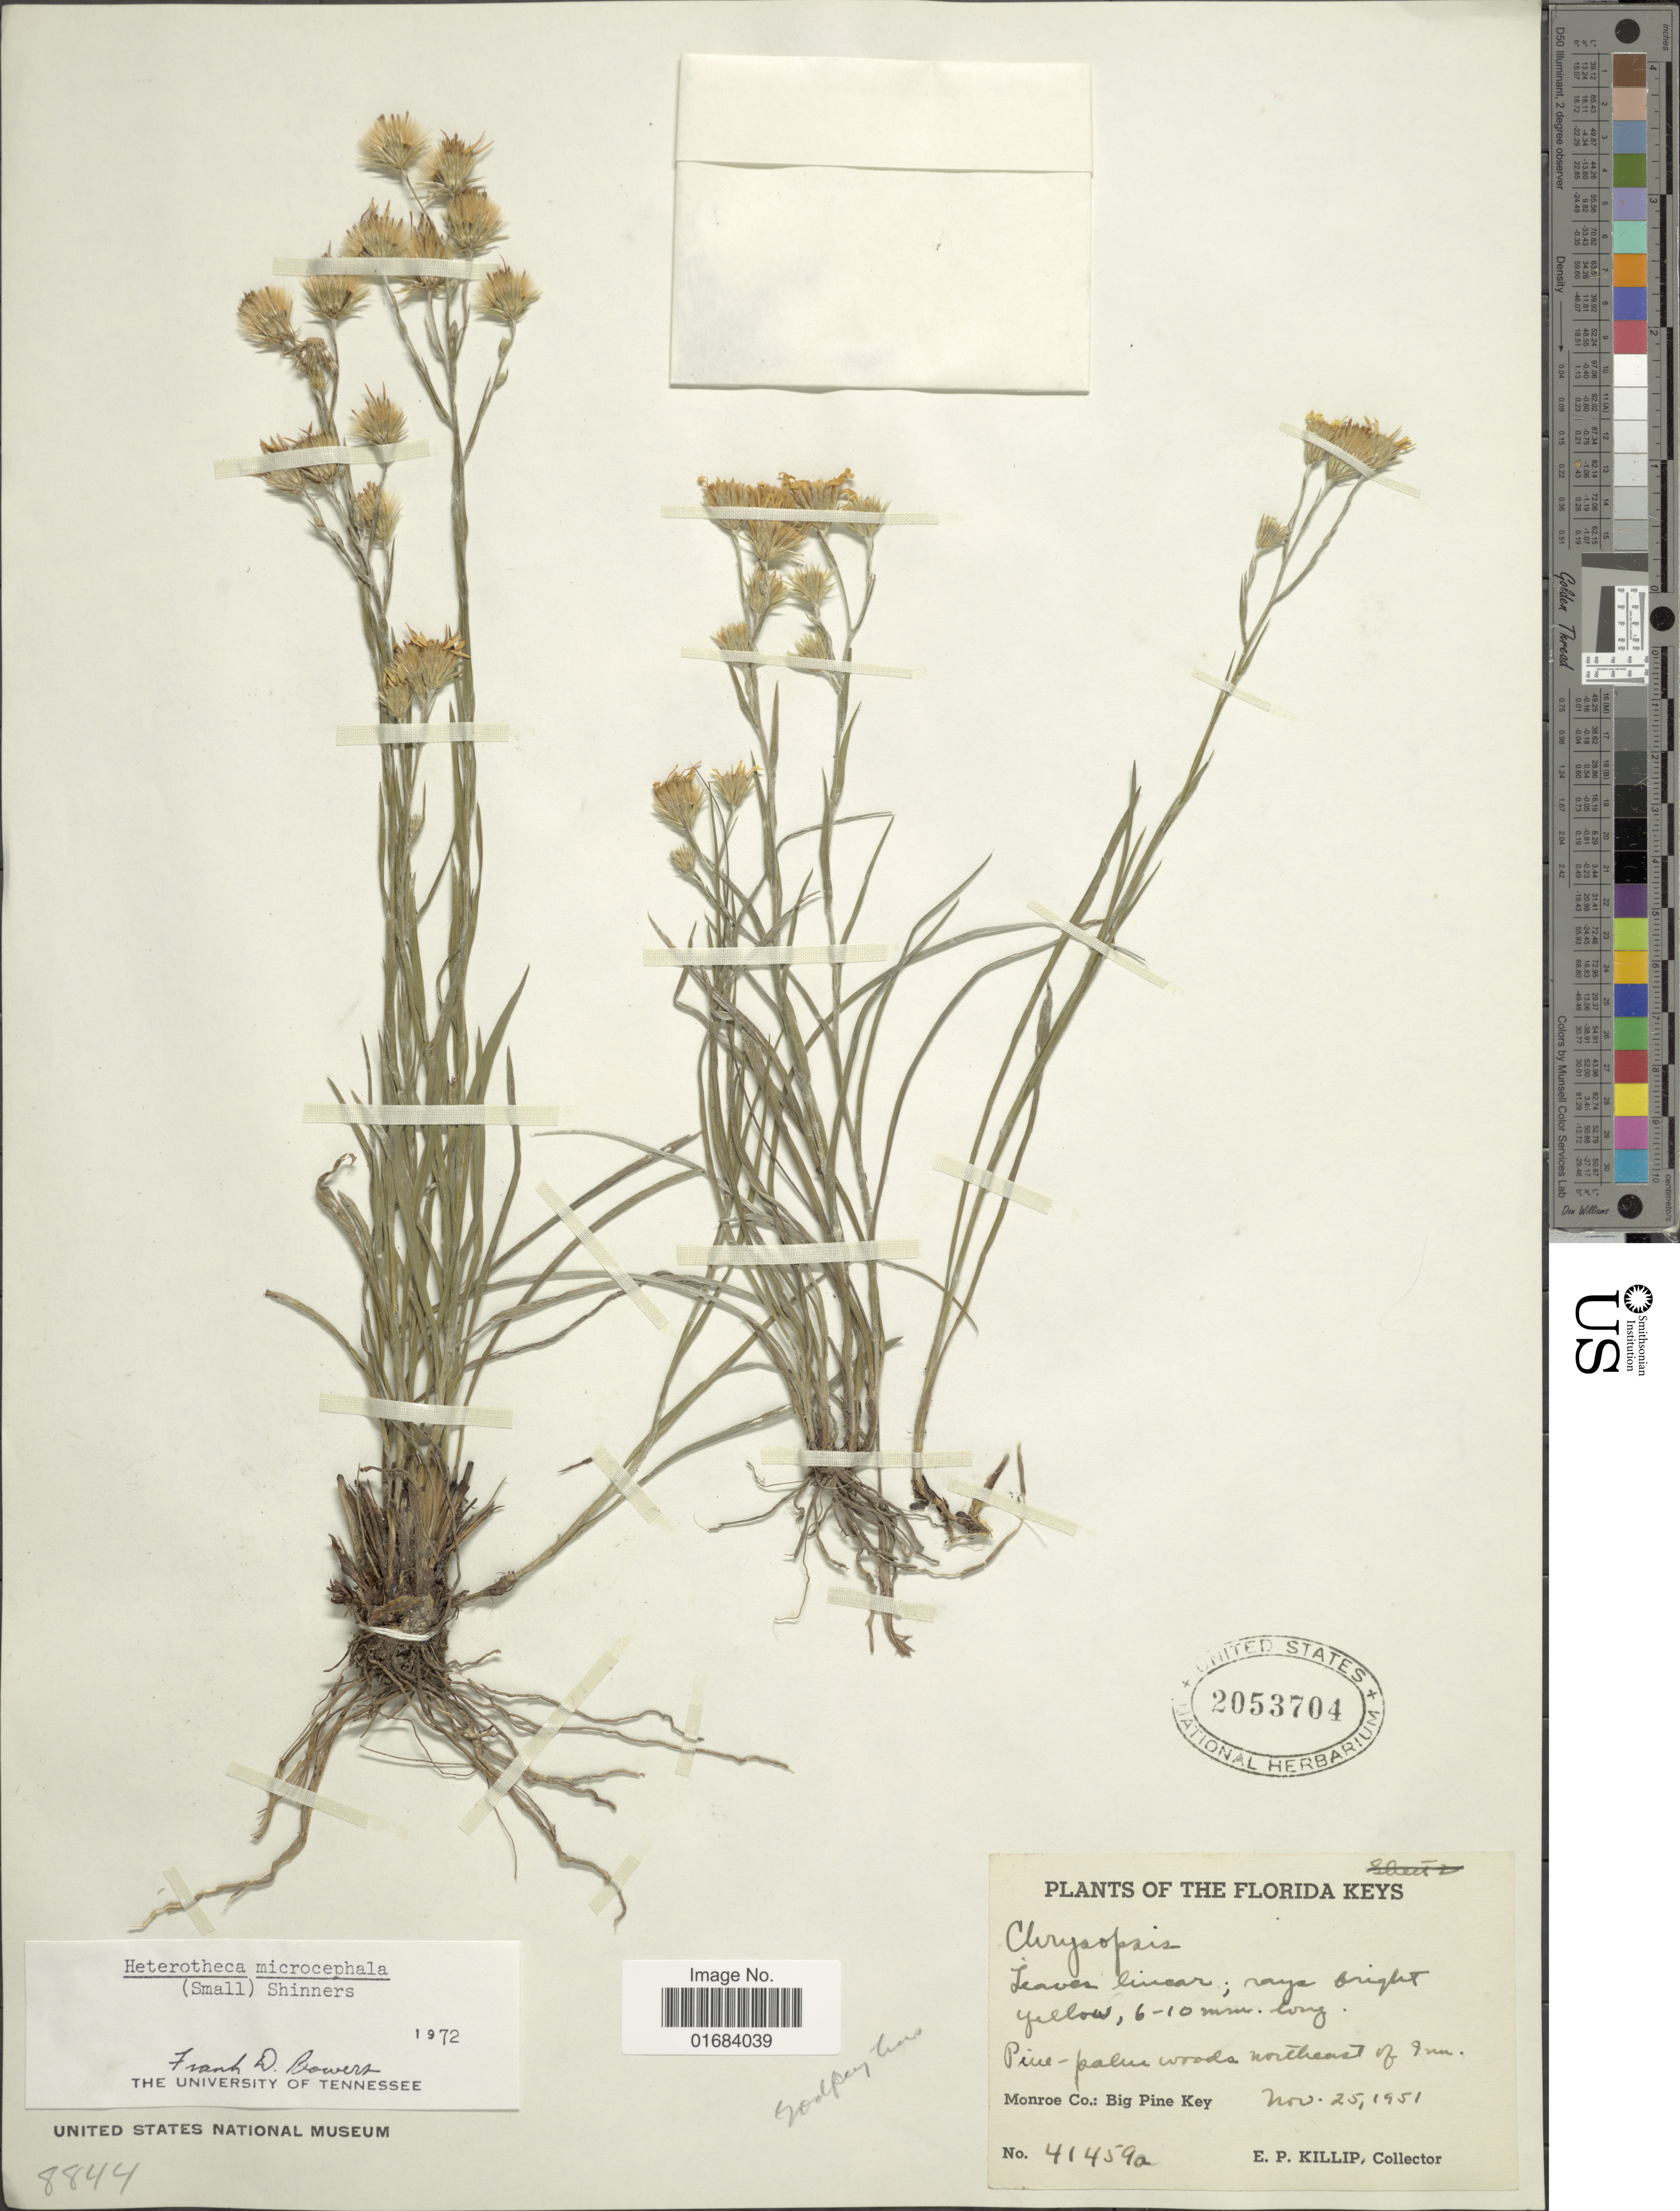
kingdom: Plantae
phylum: Tracheophyta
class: Magnoliopsida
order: Asterales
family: Asteraceae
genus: Pityopsis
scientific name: Pityopsis microcephala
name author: Small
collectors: E. P. Killip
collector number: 41459a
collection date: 1951-11-25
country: United States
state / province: Florida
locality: The Florida Keys, pine-palui woods, northeast of Inn, Monroe Cp.: Big Pine Key.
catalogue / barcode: US 2053704